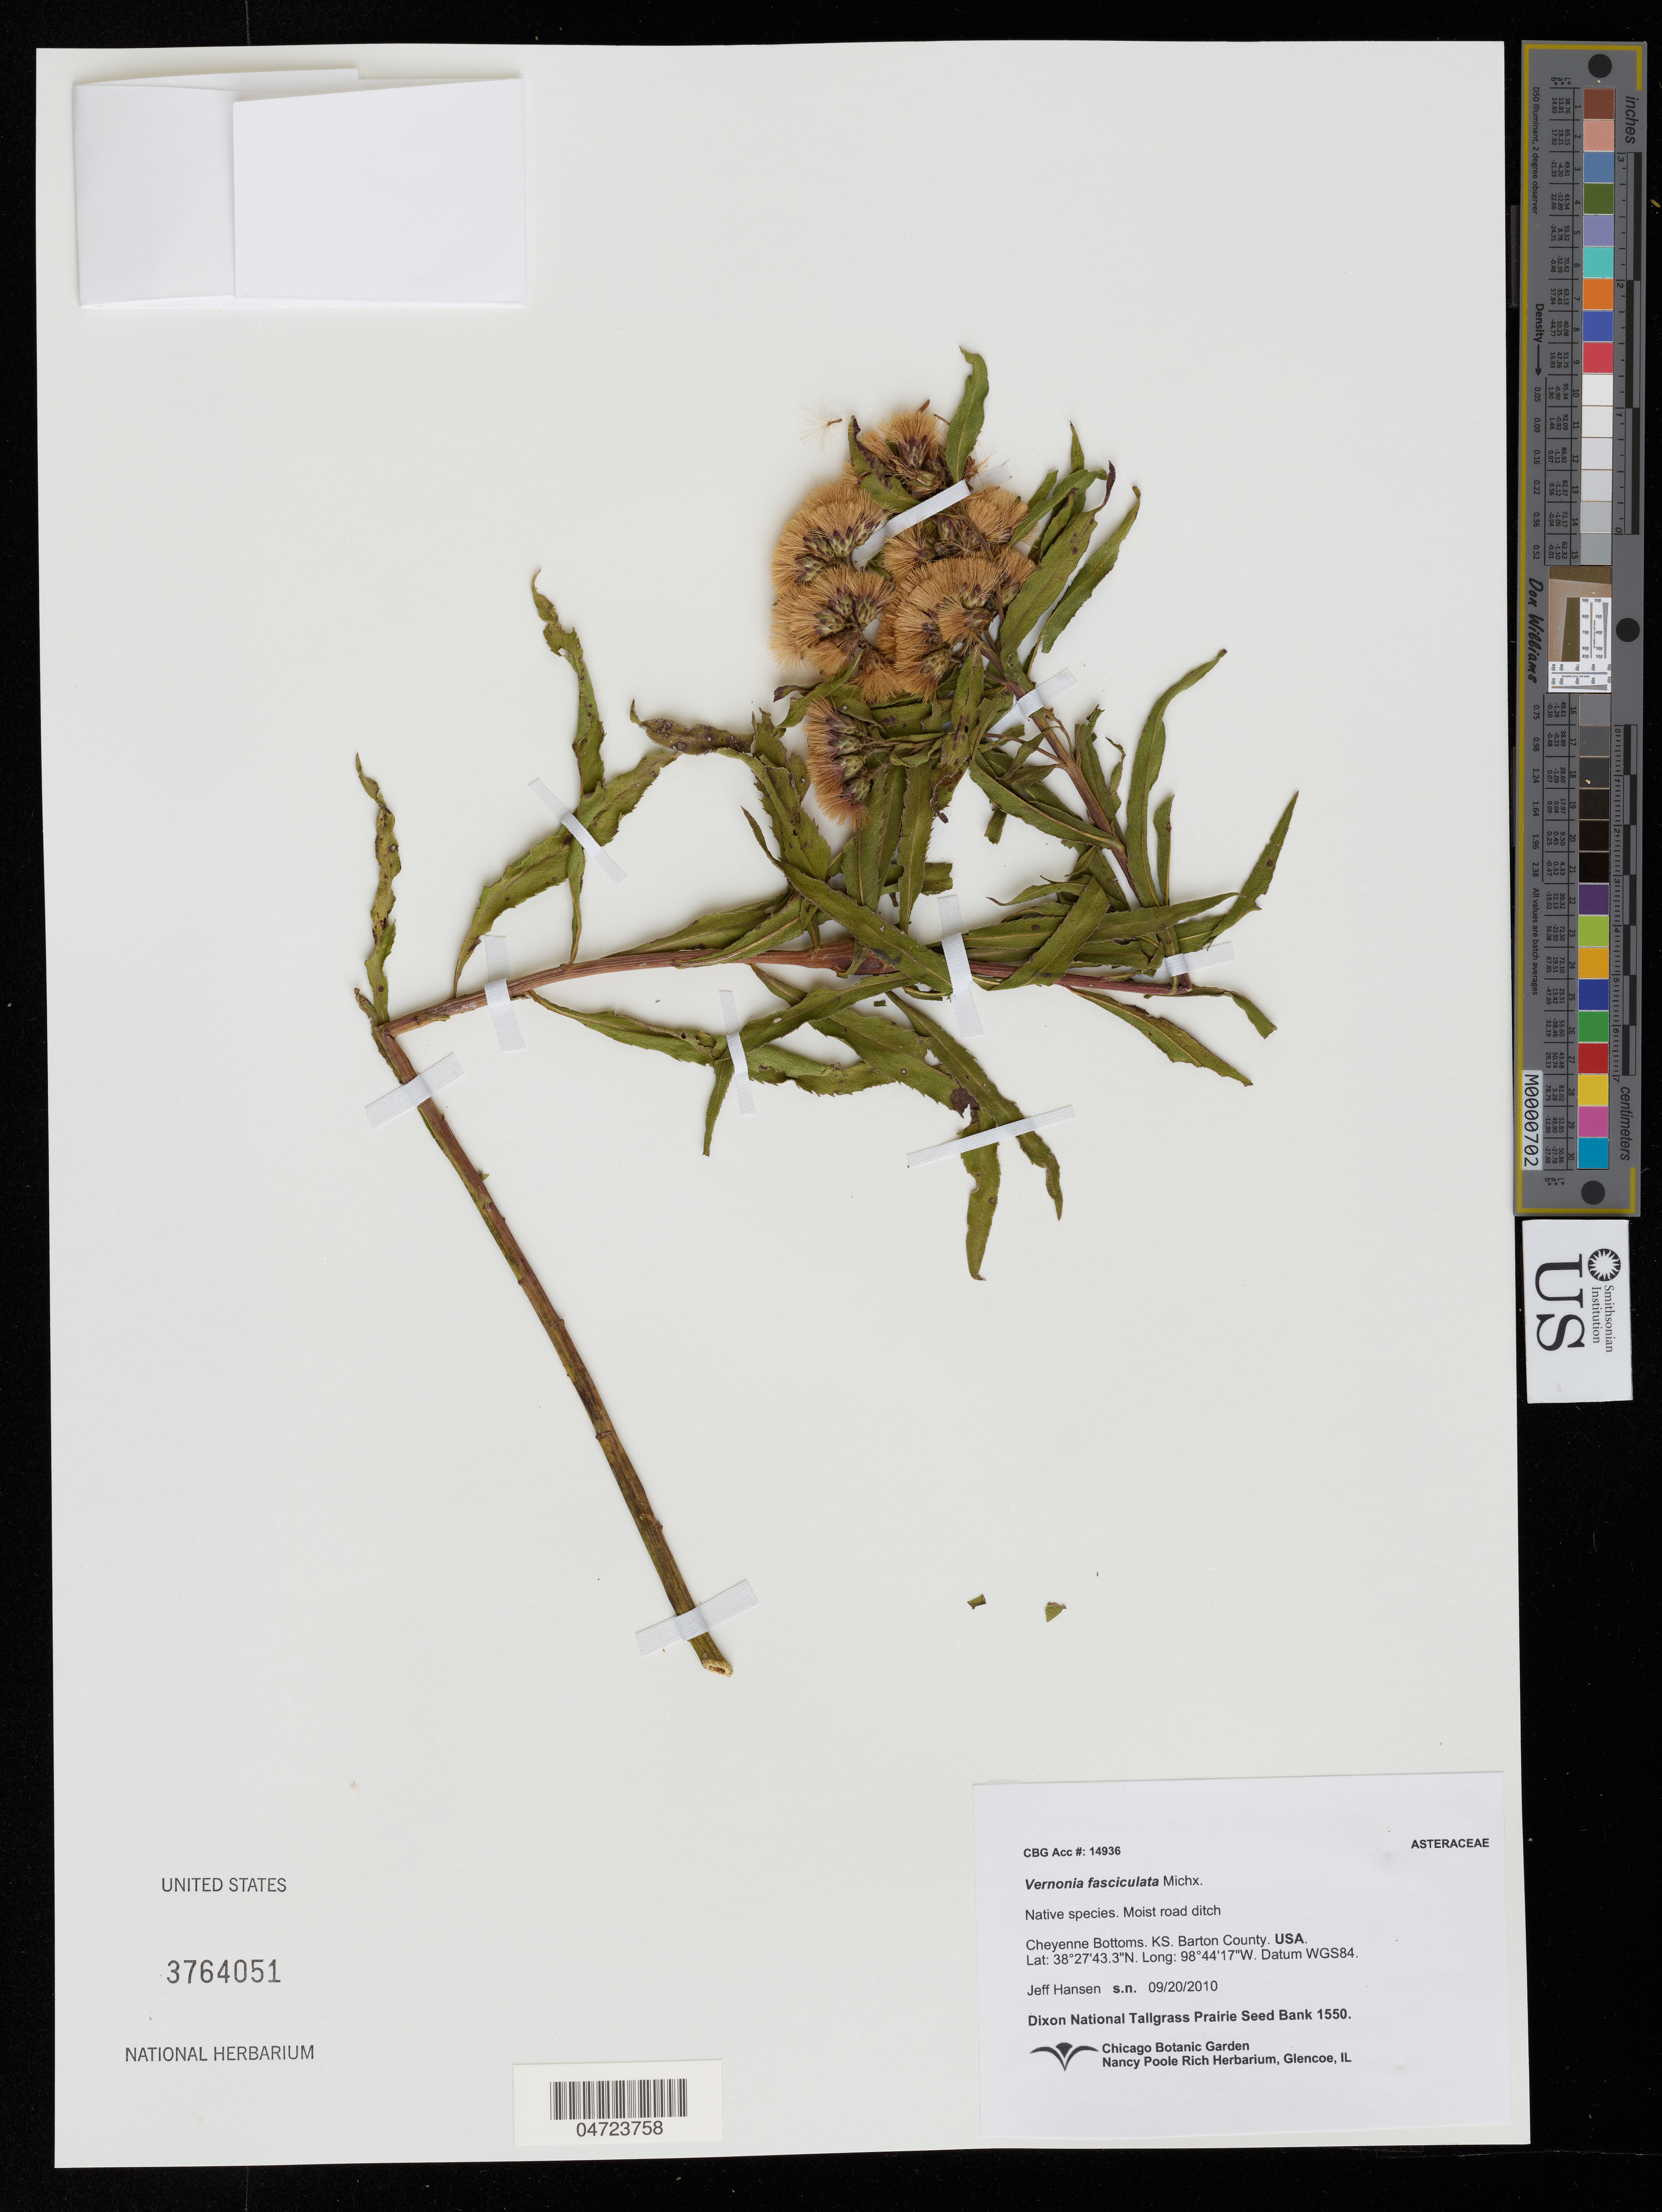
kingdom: Plantae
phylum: Tracheophyta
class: Magnoliopsida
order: Asterales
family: Asteraceae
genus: Vernonia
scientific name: Vernonia fasciculata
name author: Michx.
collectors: J. Hansen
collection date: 2010-09-20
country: United States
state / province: Kansas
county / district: Barton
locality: Cheyenne Bottoms. Barton County.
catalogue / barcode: US 3764051